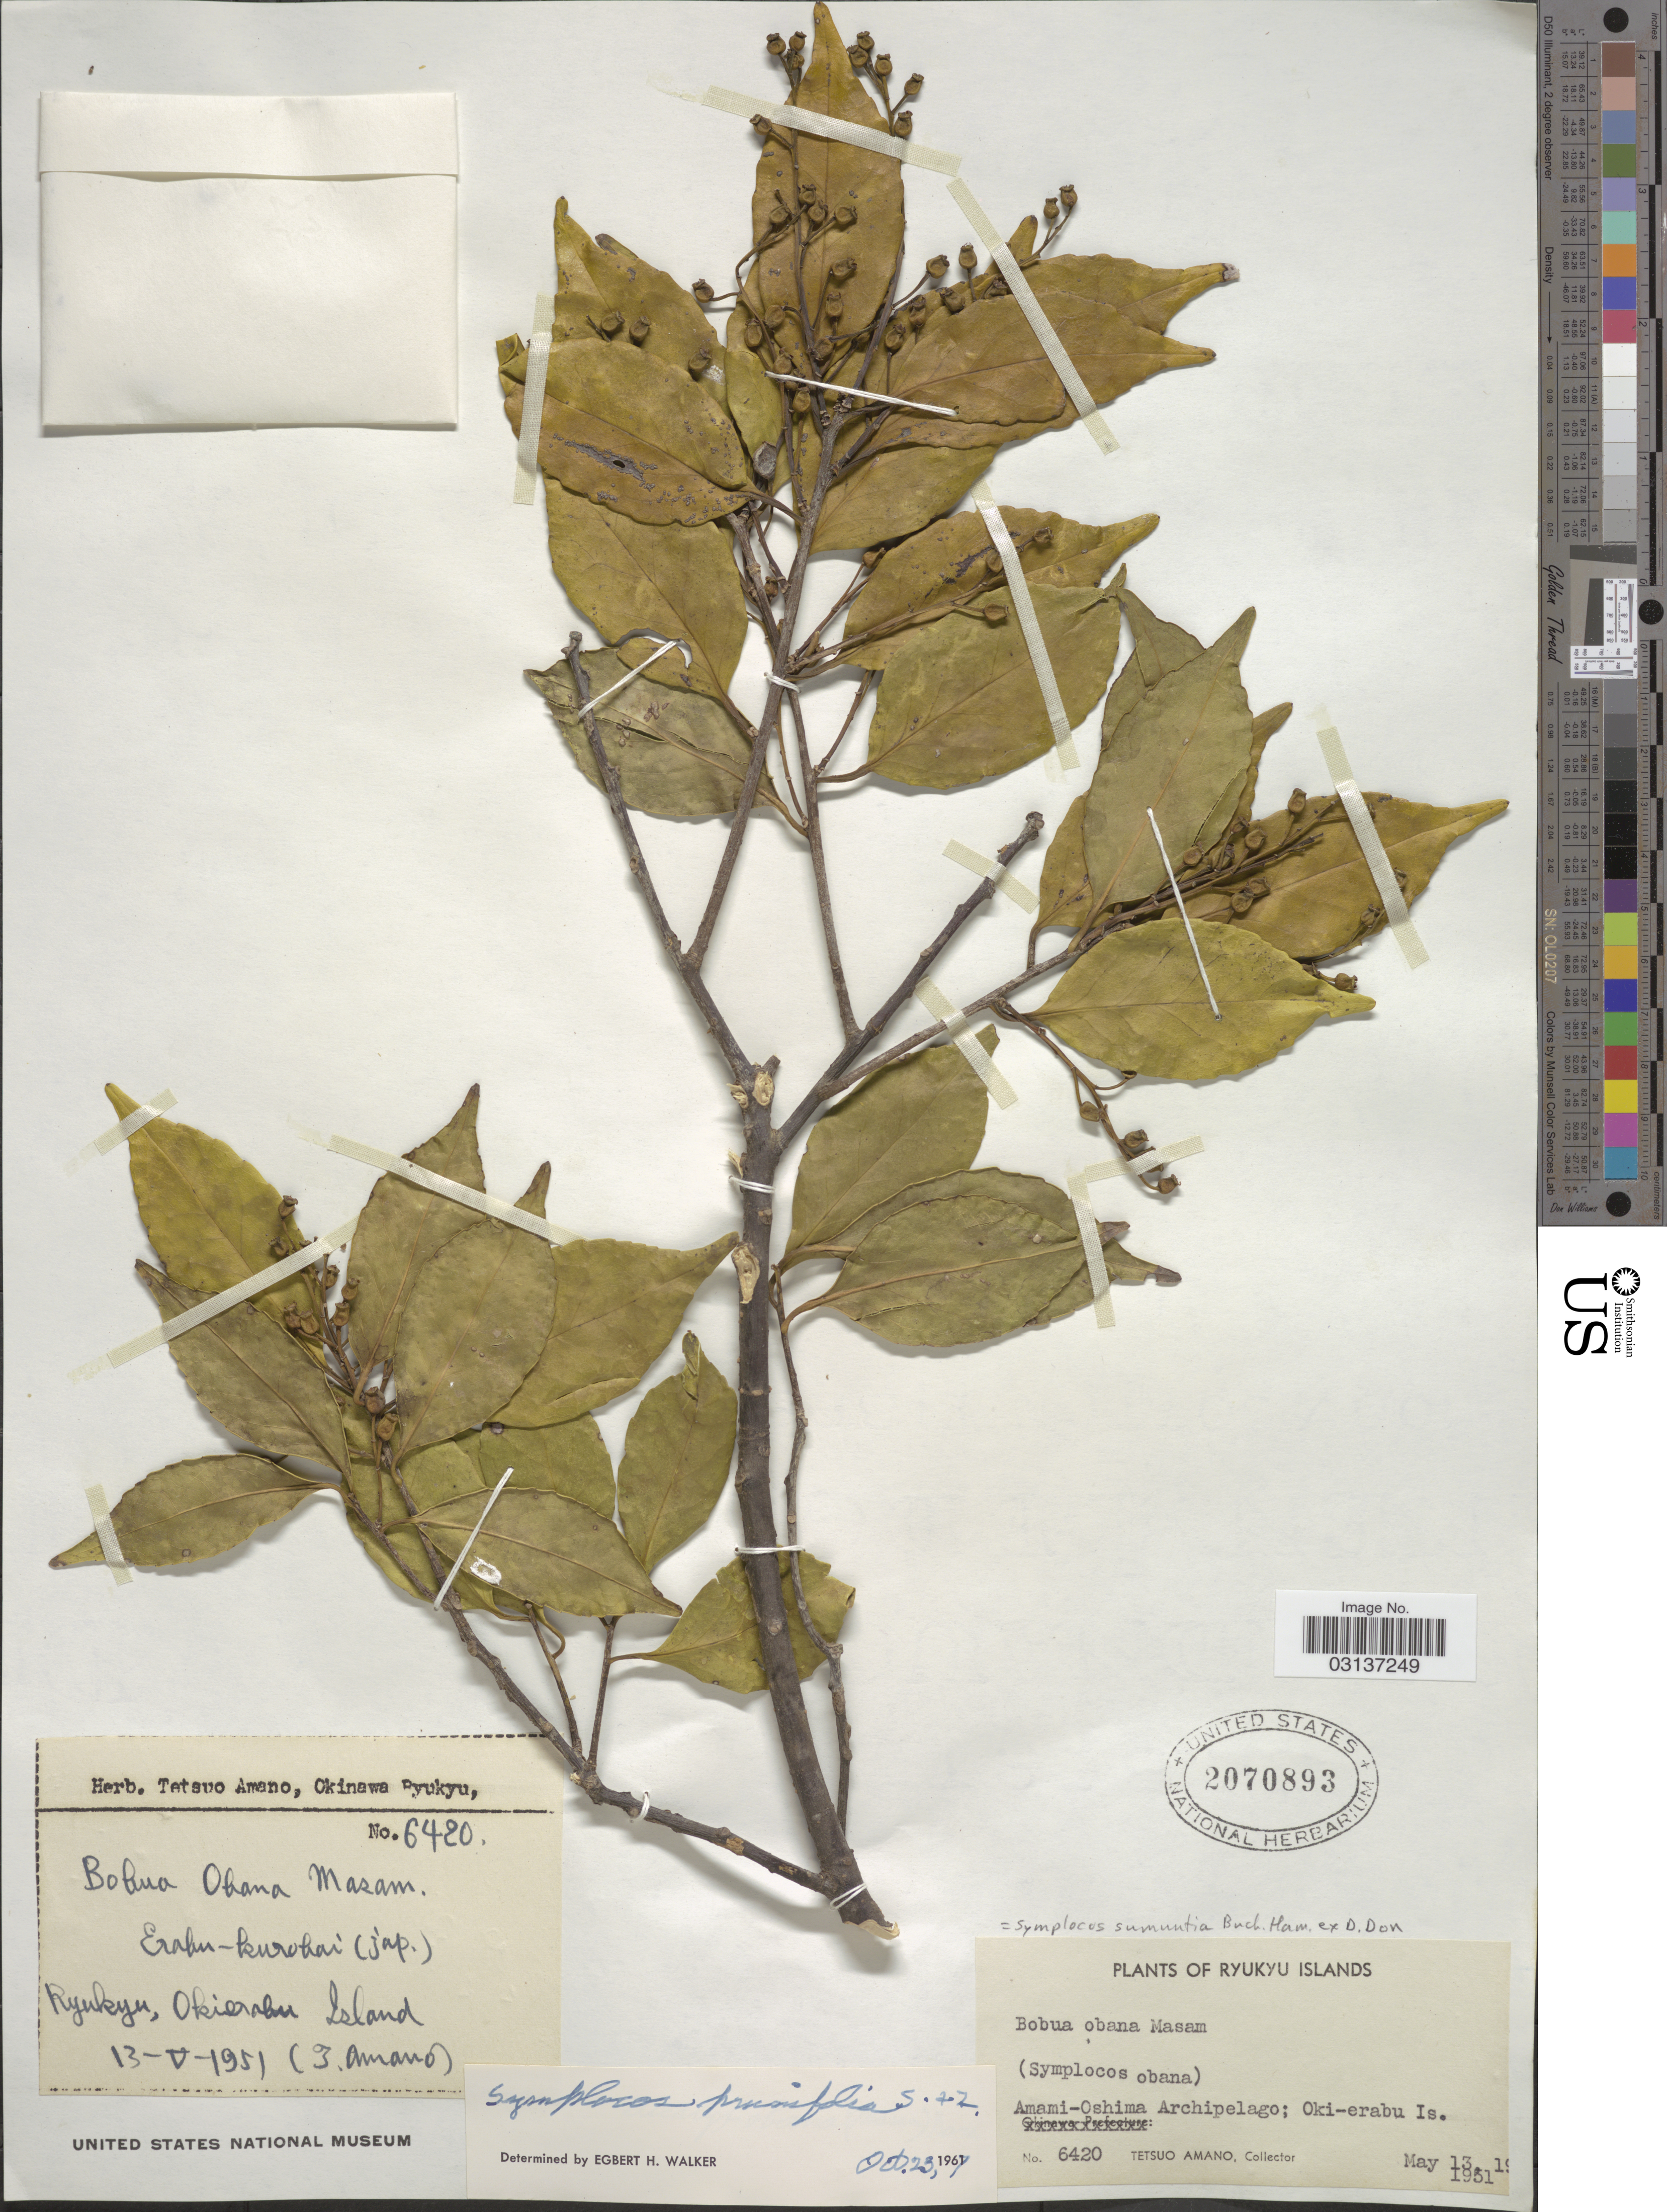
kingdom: Plantae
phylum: Tracheophyta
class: Magnoliopsida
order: Ericales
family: Symplocaceae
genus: Symplocos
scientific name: Symplocos sumuntia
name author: Buch.-Ham. ex D. Don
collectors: T. Amano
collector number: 6420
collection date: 1951-05-13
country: Japan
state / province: Okinawa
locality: Ryukyu Islands. Amami-Oshima Archipelago; Oki-erabu Is. Okinawa Island.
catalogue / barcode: US 2070893